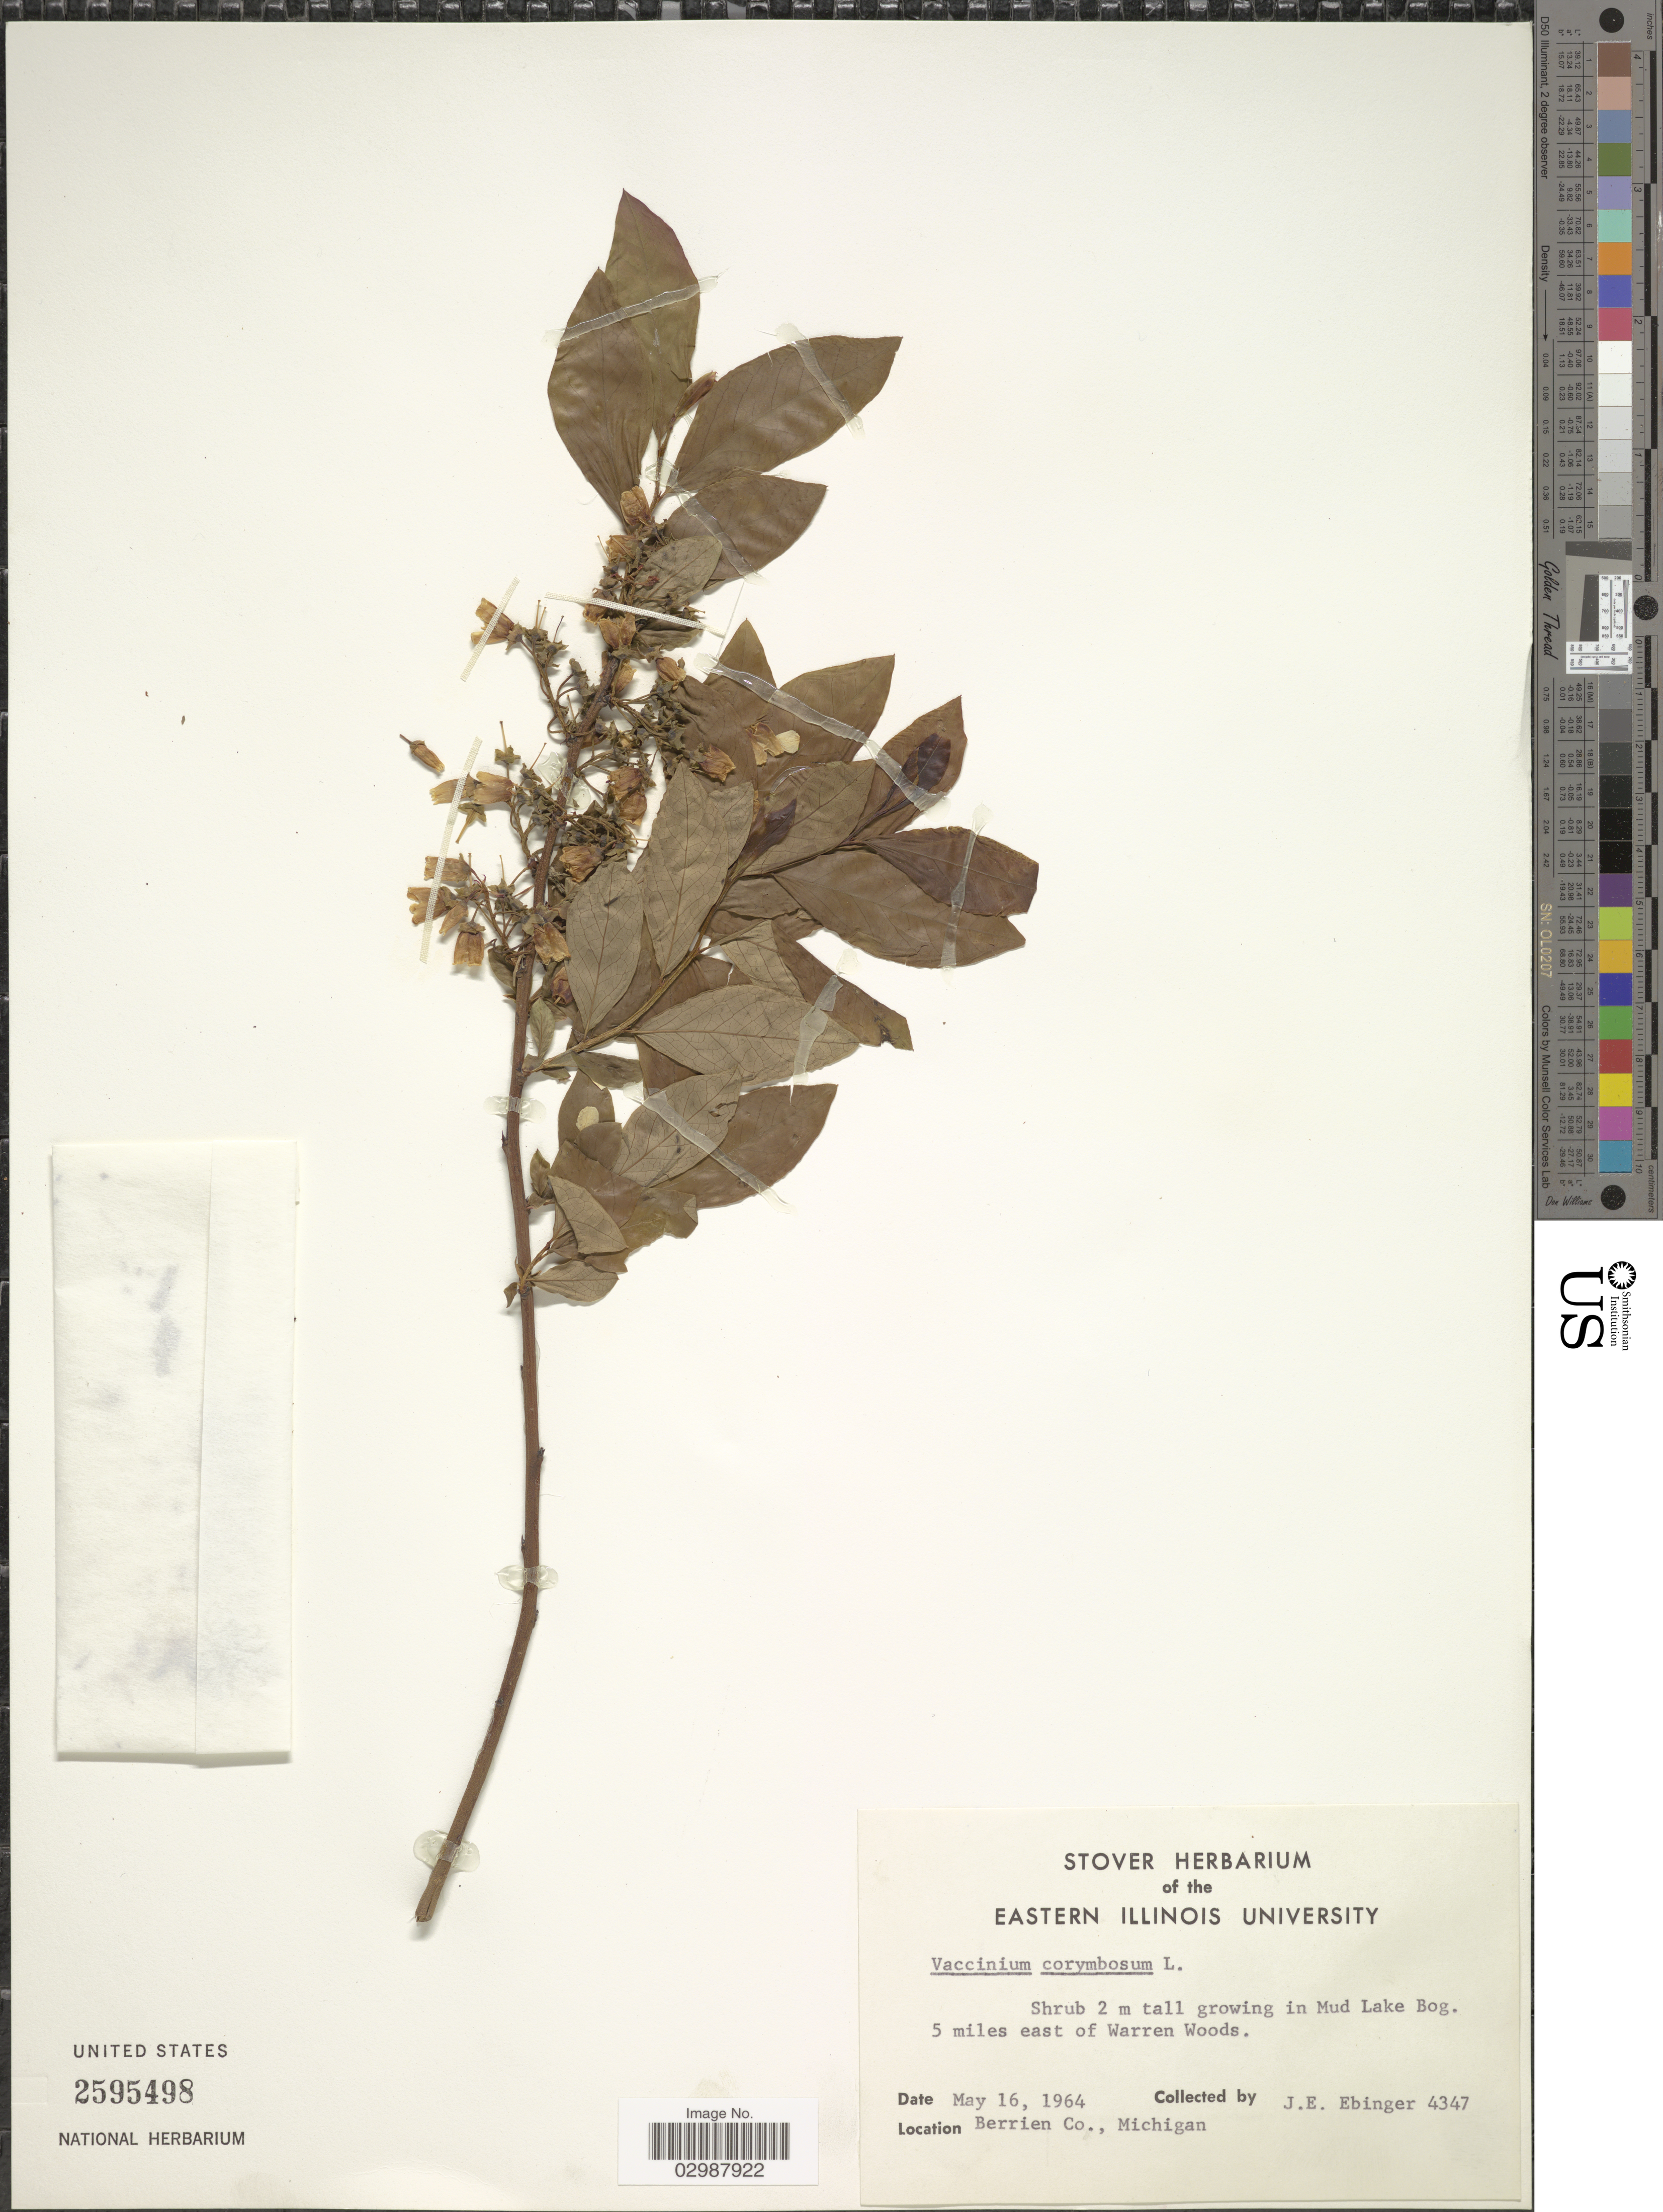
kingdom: Plantae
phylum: Tracheophyta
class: Magnoliopsida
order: Ericales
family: Ericaceae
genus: Vaccinium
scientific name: Vaccinium corymbosum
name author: L.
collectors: J. Ebinger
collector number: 4347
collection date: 1964-05-16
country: United States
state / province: Michigan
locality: In Mud Lake Bog. 5 miles east of Warren Woods. Berrien Co.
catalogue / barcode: US 2595498